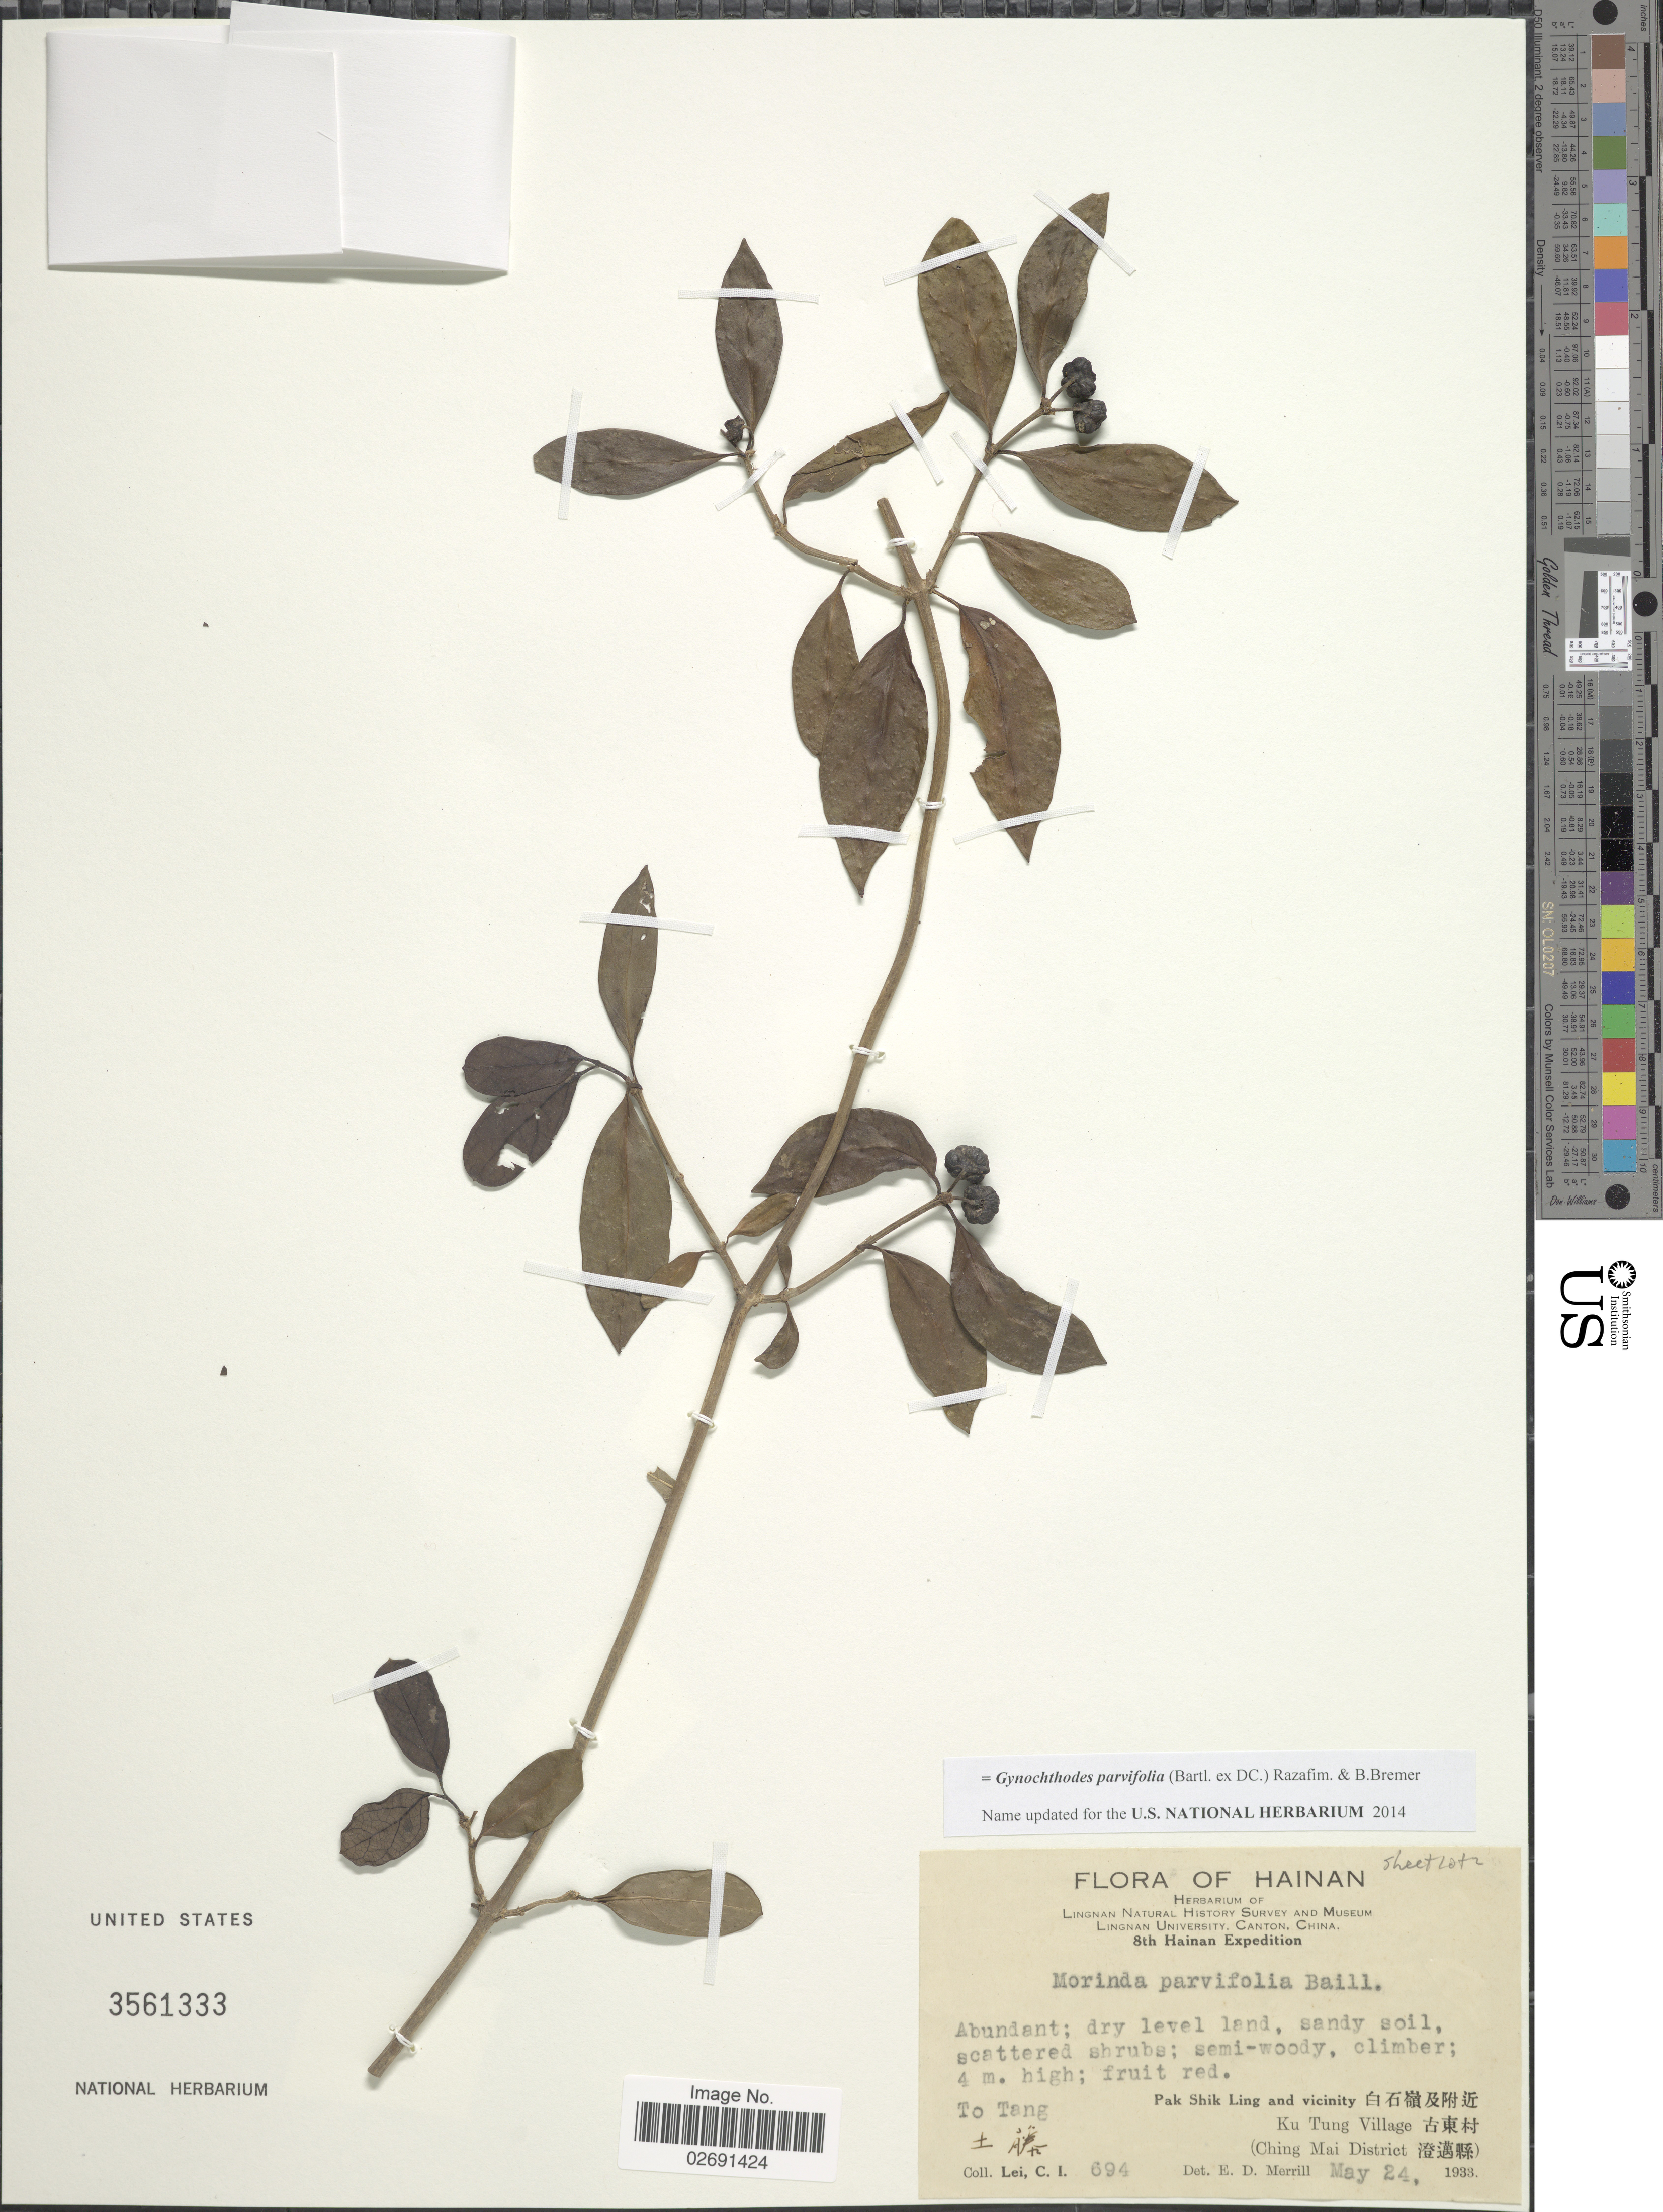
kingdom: Plantae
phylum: Tracheophyta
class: Magnoliopsida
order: Gentianales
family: Rubiaceae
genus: Gynochthodes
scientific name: Gynochthodes parvifolia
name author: (Bartl. ex DC.) Razafim. & B. Bremer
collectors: C. I. Lei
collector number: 694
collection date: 1933-05-24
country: China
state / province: Hainan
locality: To Tang, Pak Shik Ling and vicinity, Ku Tung village (Ching Mai District)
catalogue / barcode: US 3561333